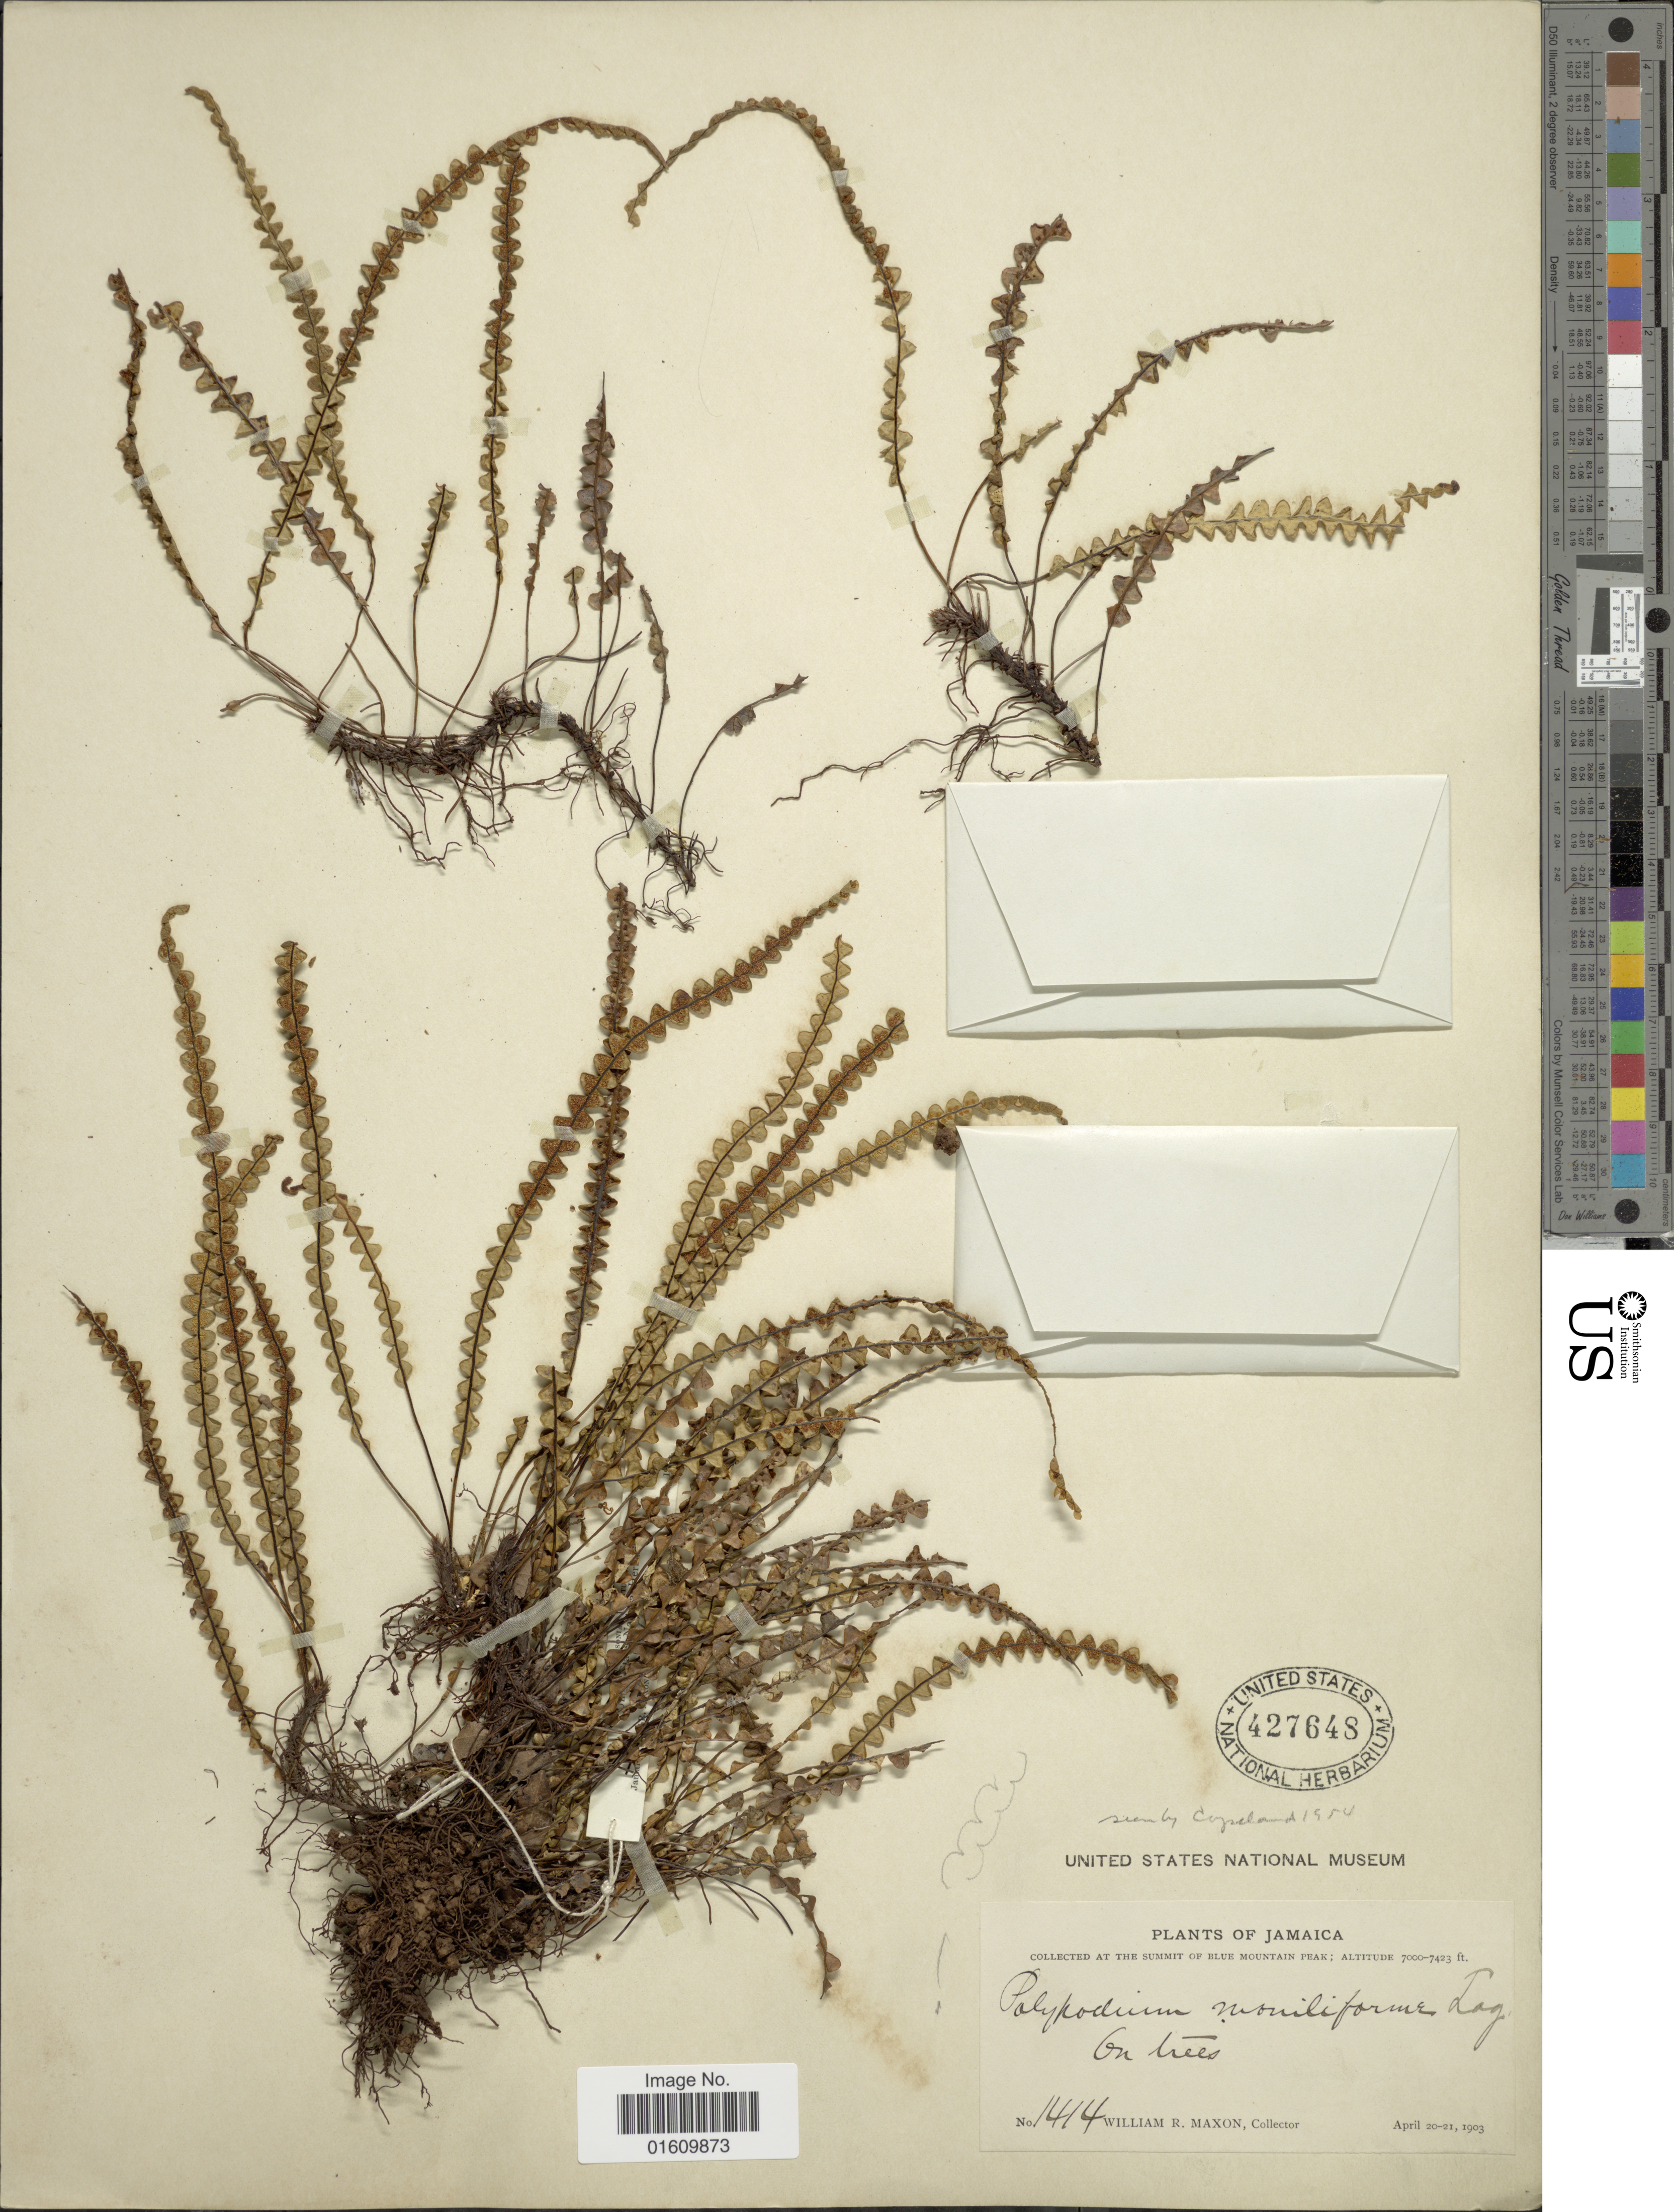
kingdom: Plantae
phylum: Tracheophyta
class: Polypodiopsida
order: Polypodiales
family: Polypodiaceae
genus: Melpomene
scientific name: Melpomene moniliformis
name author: (Lag. ex Sw.) A.R. Sm. & R.C. Moran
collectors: W. R. Maxon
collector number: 1414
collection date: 1903-04-20/1903-04-21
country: Jamaica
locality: At the summit of Blue Mountain Peak, on trees.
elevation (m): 2134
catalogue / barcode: US 427648